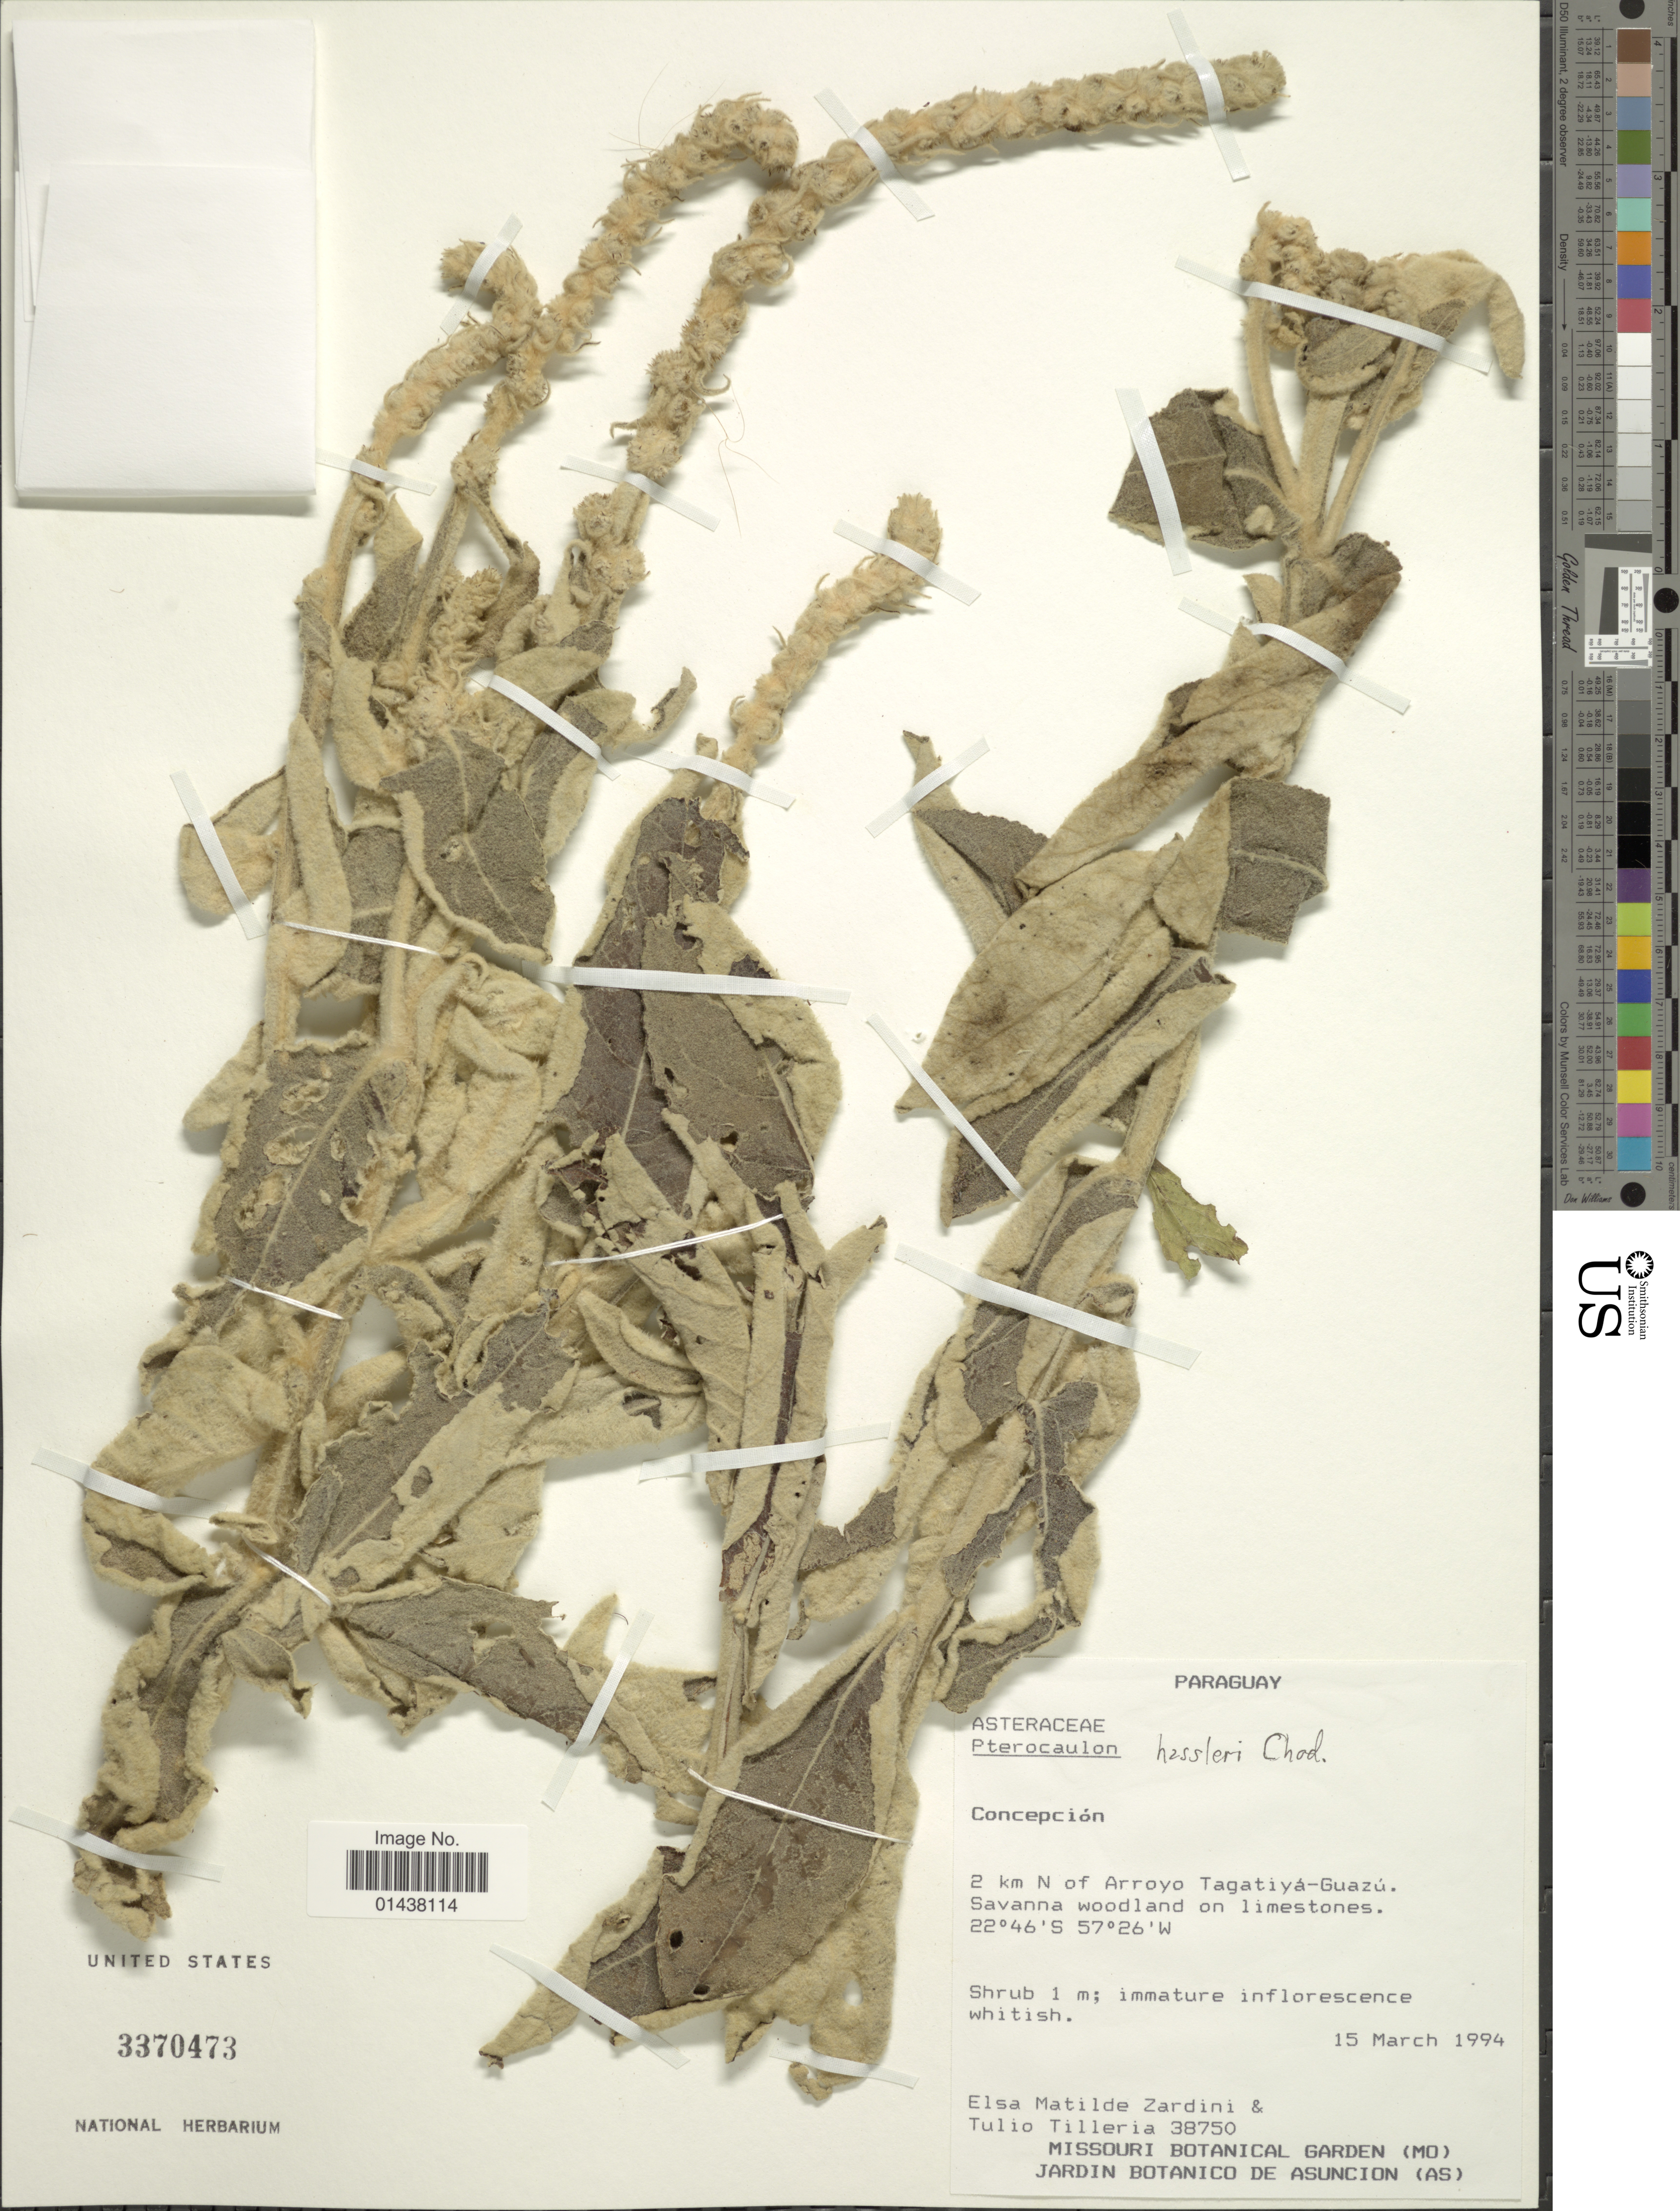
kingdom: Plantae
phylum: Tracheophyta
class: Magnoliopsida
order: Asterales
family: Asteraceae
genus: Pterocaulon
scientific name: Pterocaulon hassleri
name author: Chodat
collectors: E. M. Zardini & T. Tilleria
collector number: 38750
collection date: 1994-03-15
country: Paraguay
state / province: Concepcion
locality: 2 km N of Arroyo Tagatiya-Guazu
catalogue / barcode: US 3370473